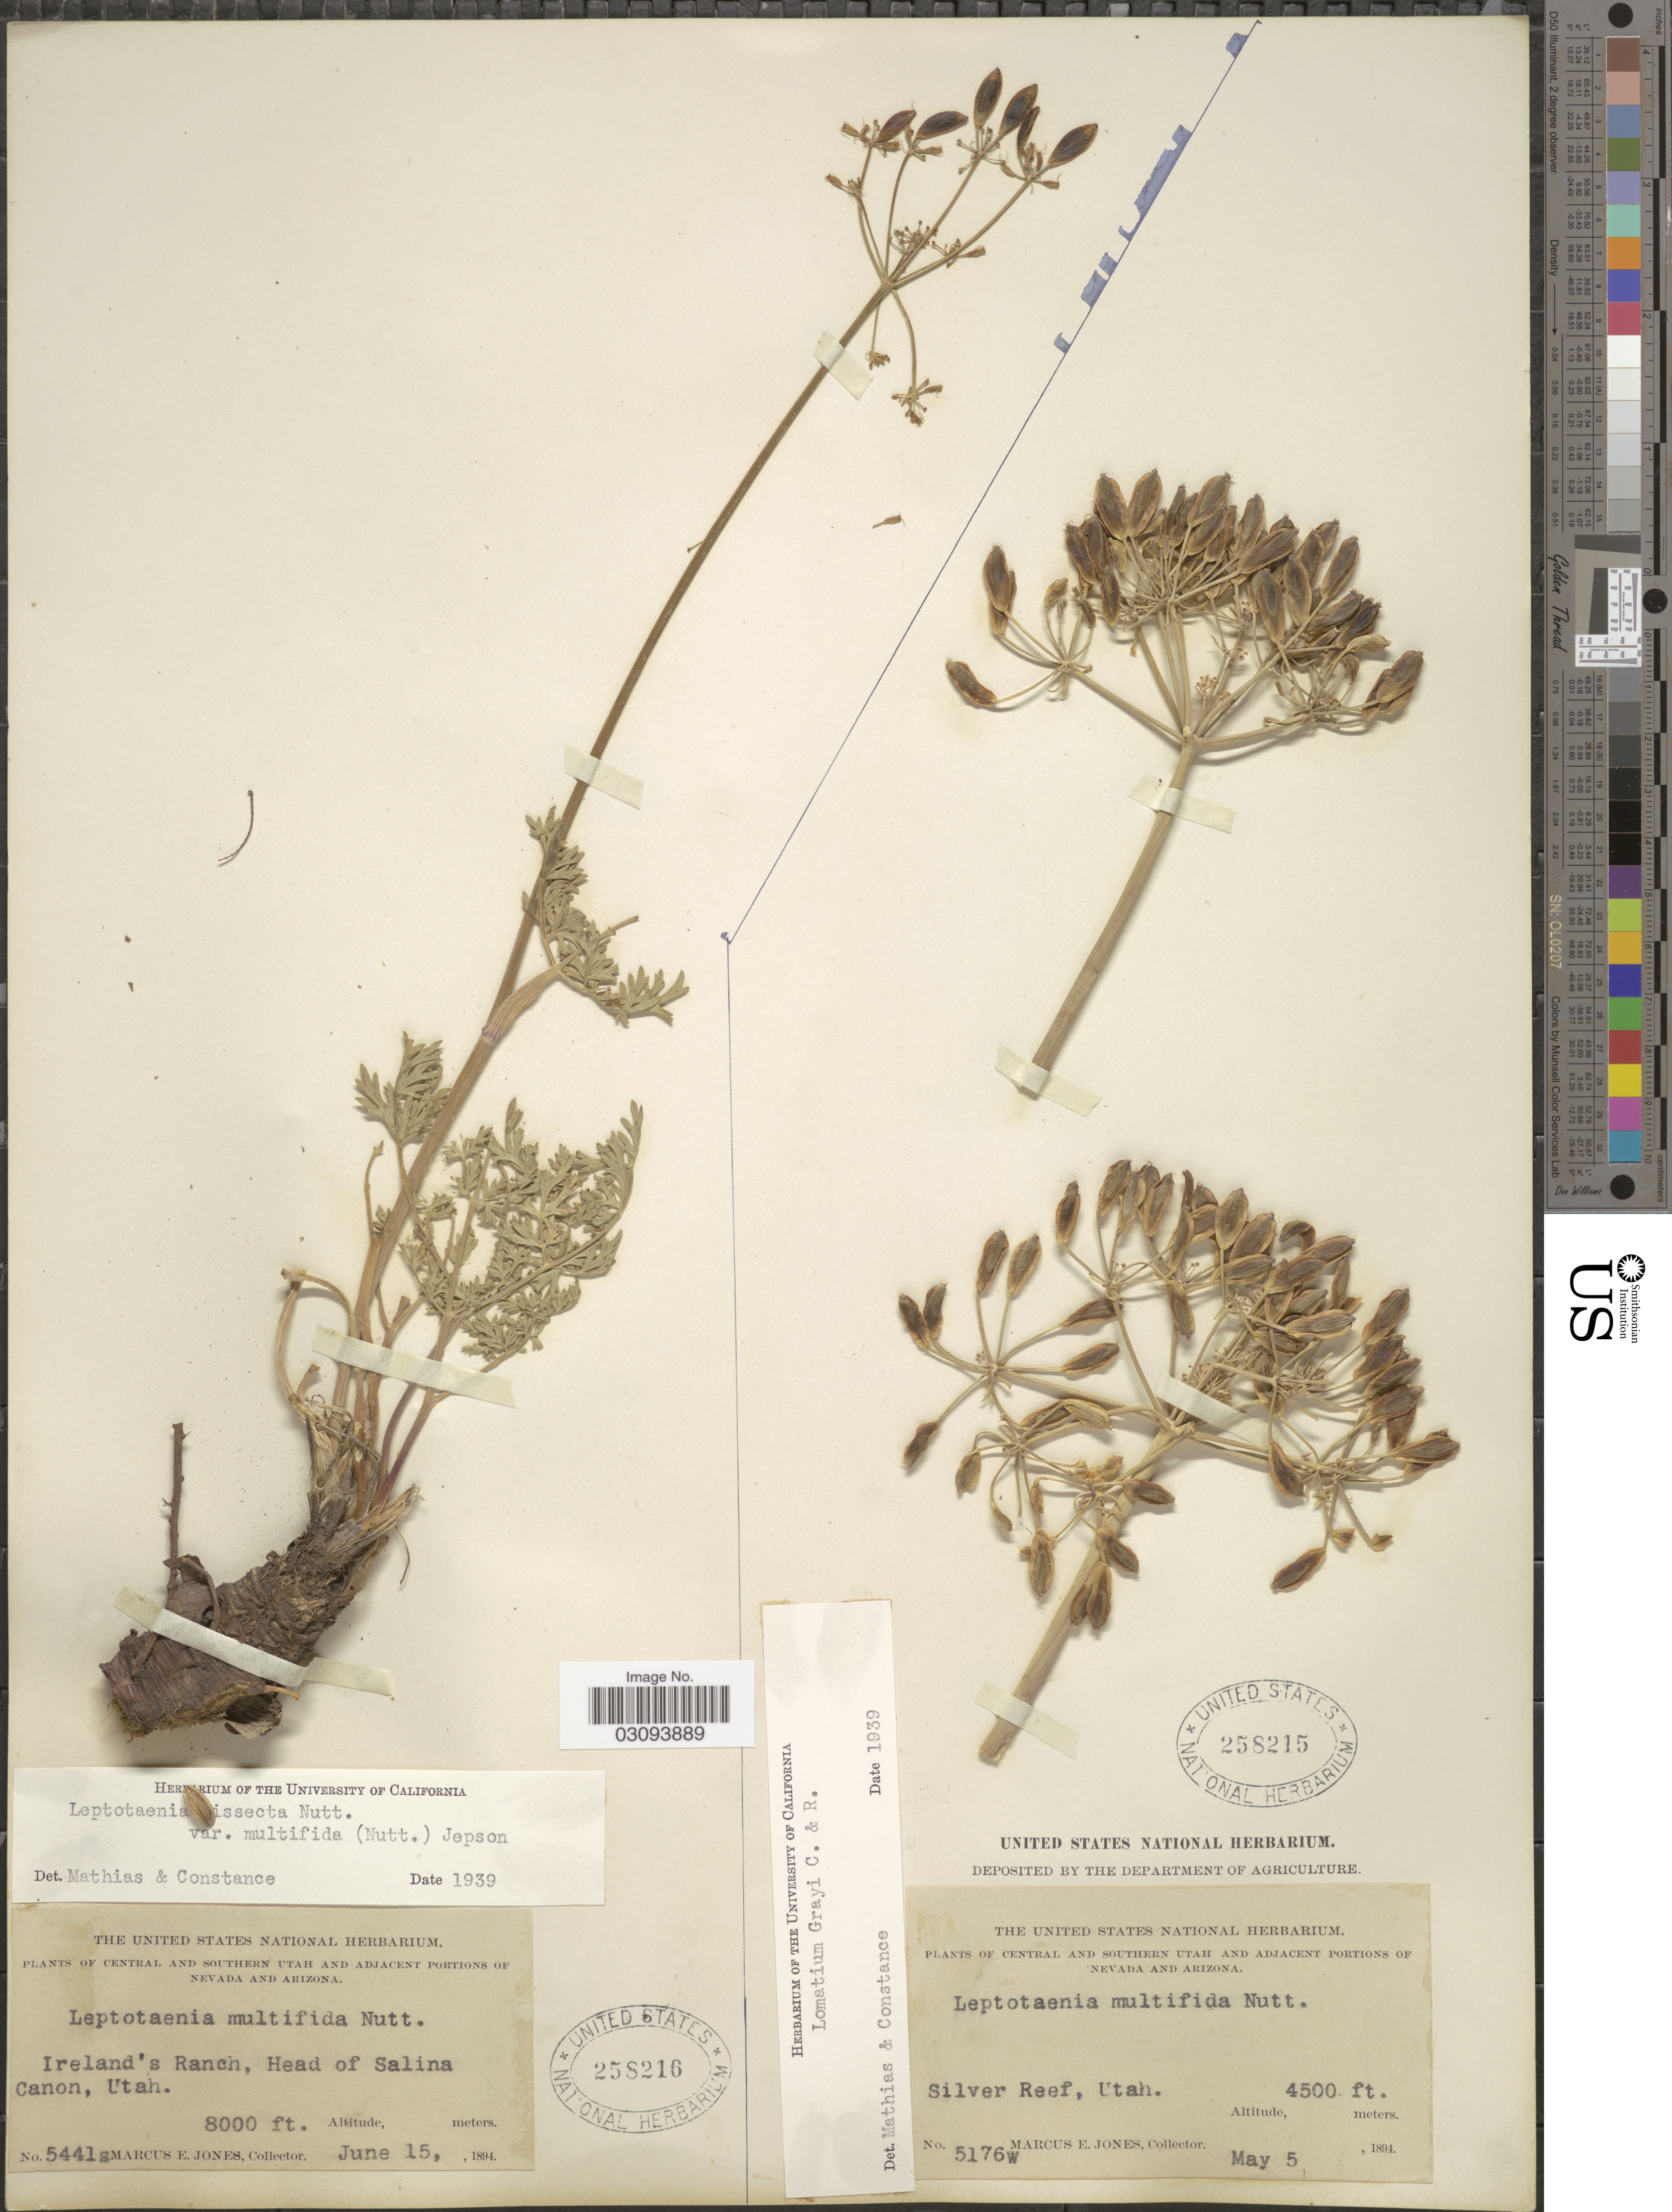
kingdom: Plantae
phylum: Tracheophyta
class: Magnoliopsida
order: Apiales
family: Apiaceae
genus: Lomatium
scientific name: Lomatium dissectum var. multifidum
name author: (Nutt.) Mathias & Constance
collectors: M. E. Jones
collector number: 5176W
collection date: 1894-05-05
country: United States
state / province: Utah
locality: Central and Southern Utah. Silver Reef.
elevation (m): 1372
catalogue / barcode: US 258215-2